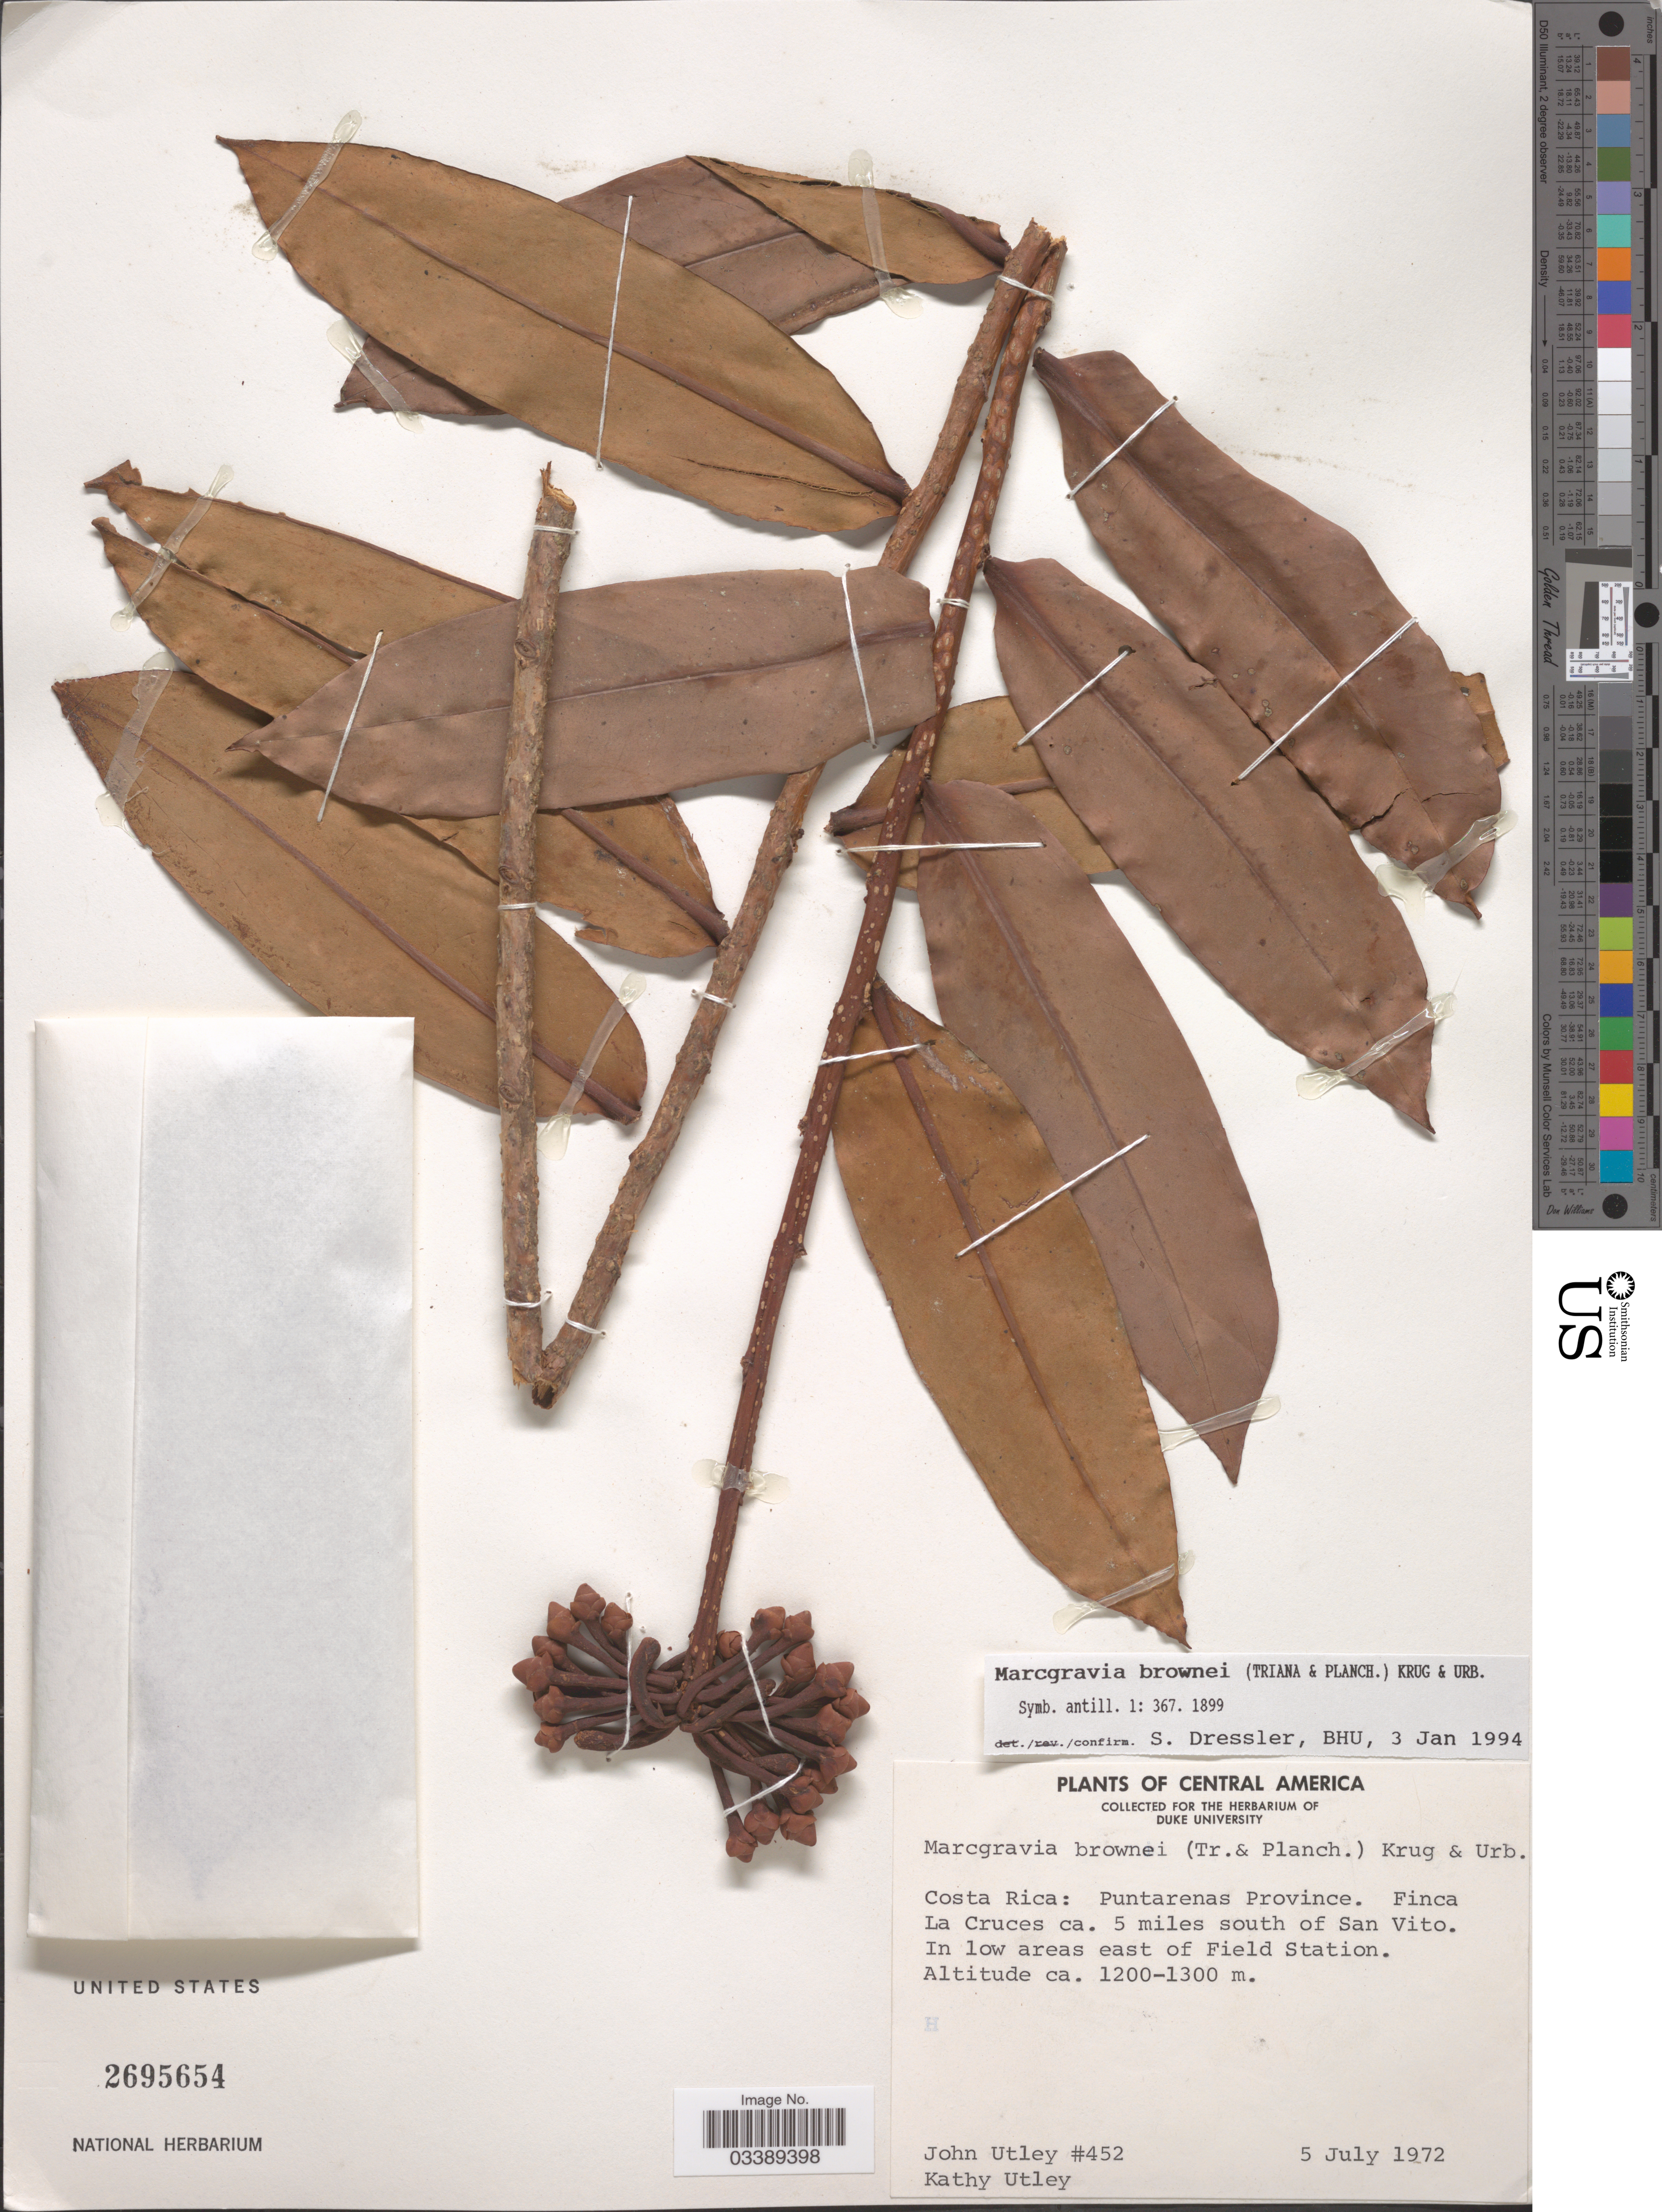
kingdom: Plantae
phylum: Tracheophyta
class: Magnoliopsida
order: Ericales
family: Marcgraviaceae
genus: Marcgravia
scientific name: Marcgravia brownei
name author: (Triana & Planch.) Krug & Urb.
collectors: J. F. Utley & K. Burt-Utley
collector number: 452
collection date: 1972-07-05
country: Costa Rica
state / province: Puntarenas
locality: Finca La Cruces ca. 5 miles south of San Vito. In low areas east of Field Station.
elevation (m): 1200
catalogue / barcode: US 2695654